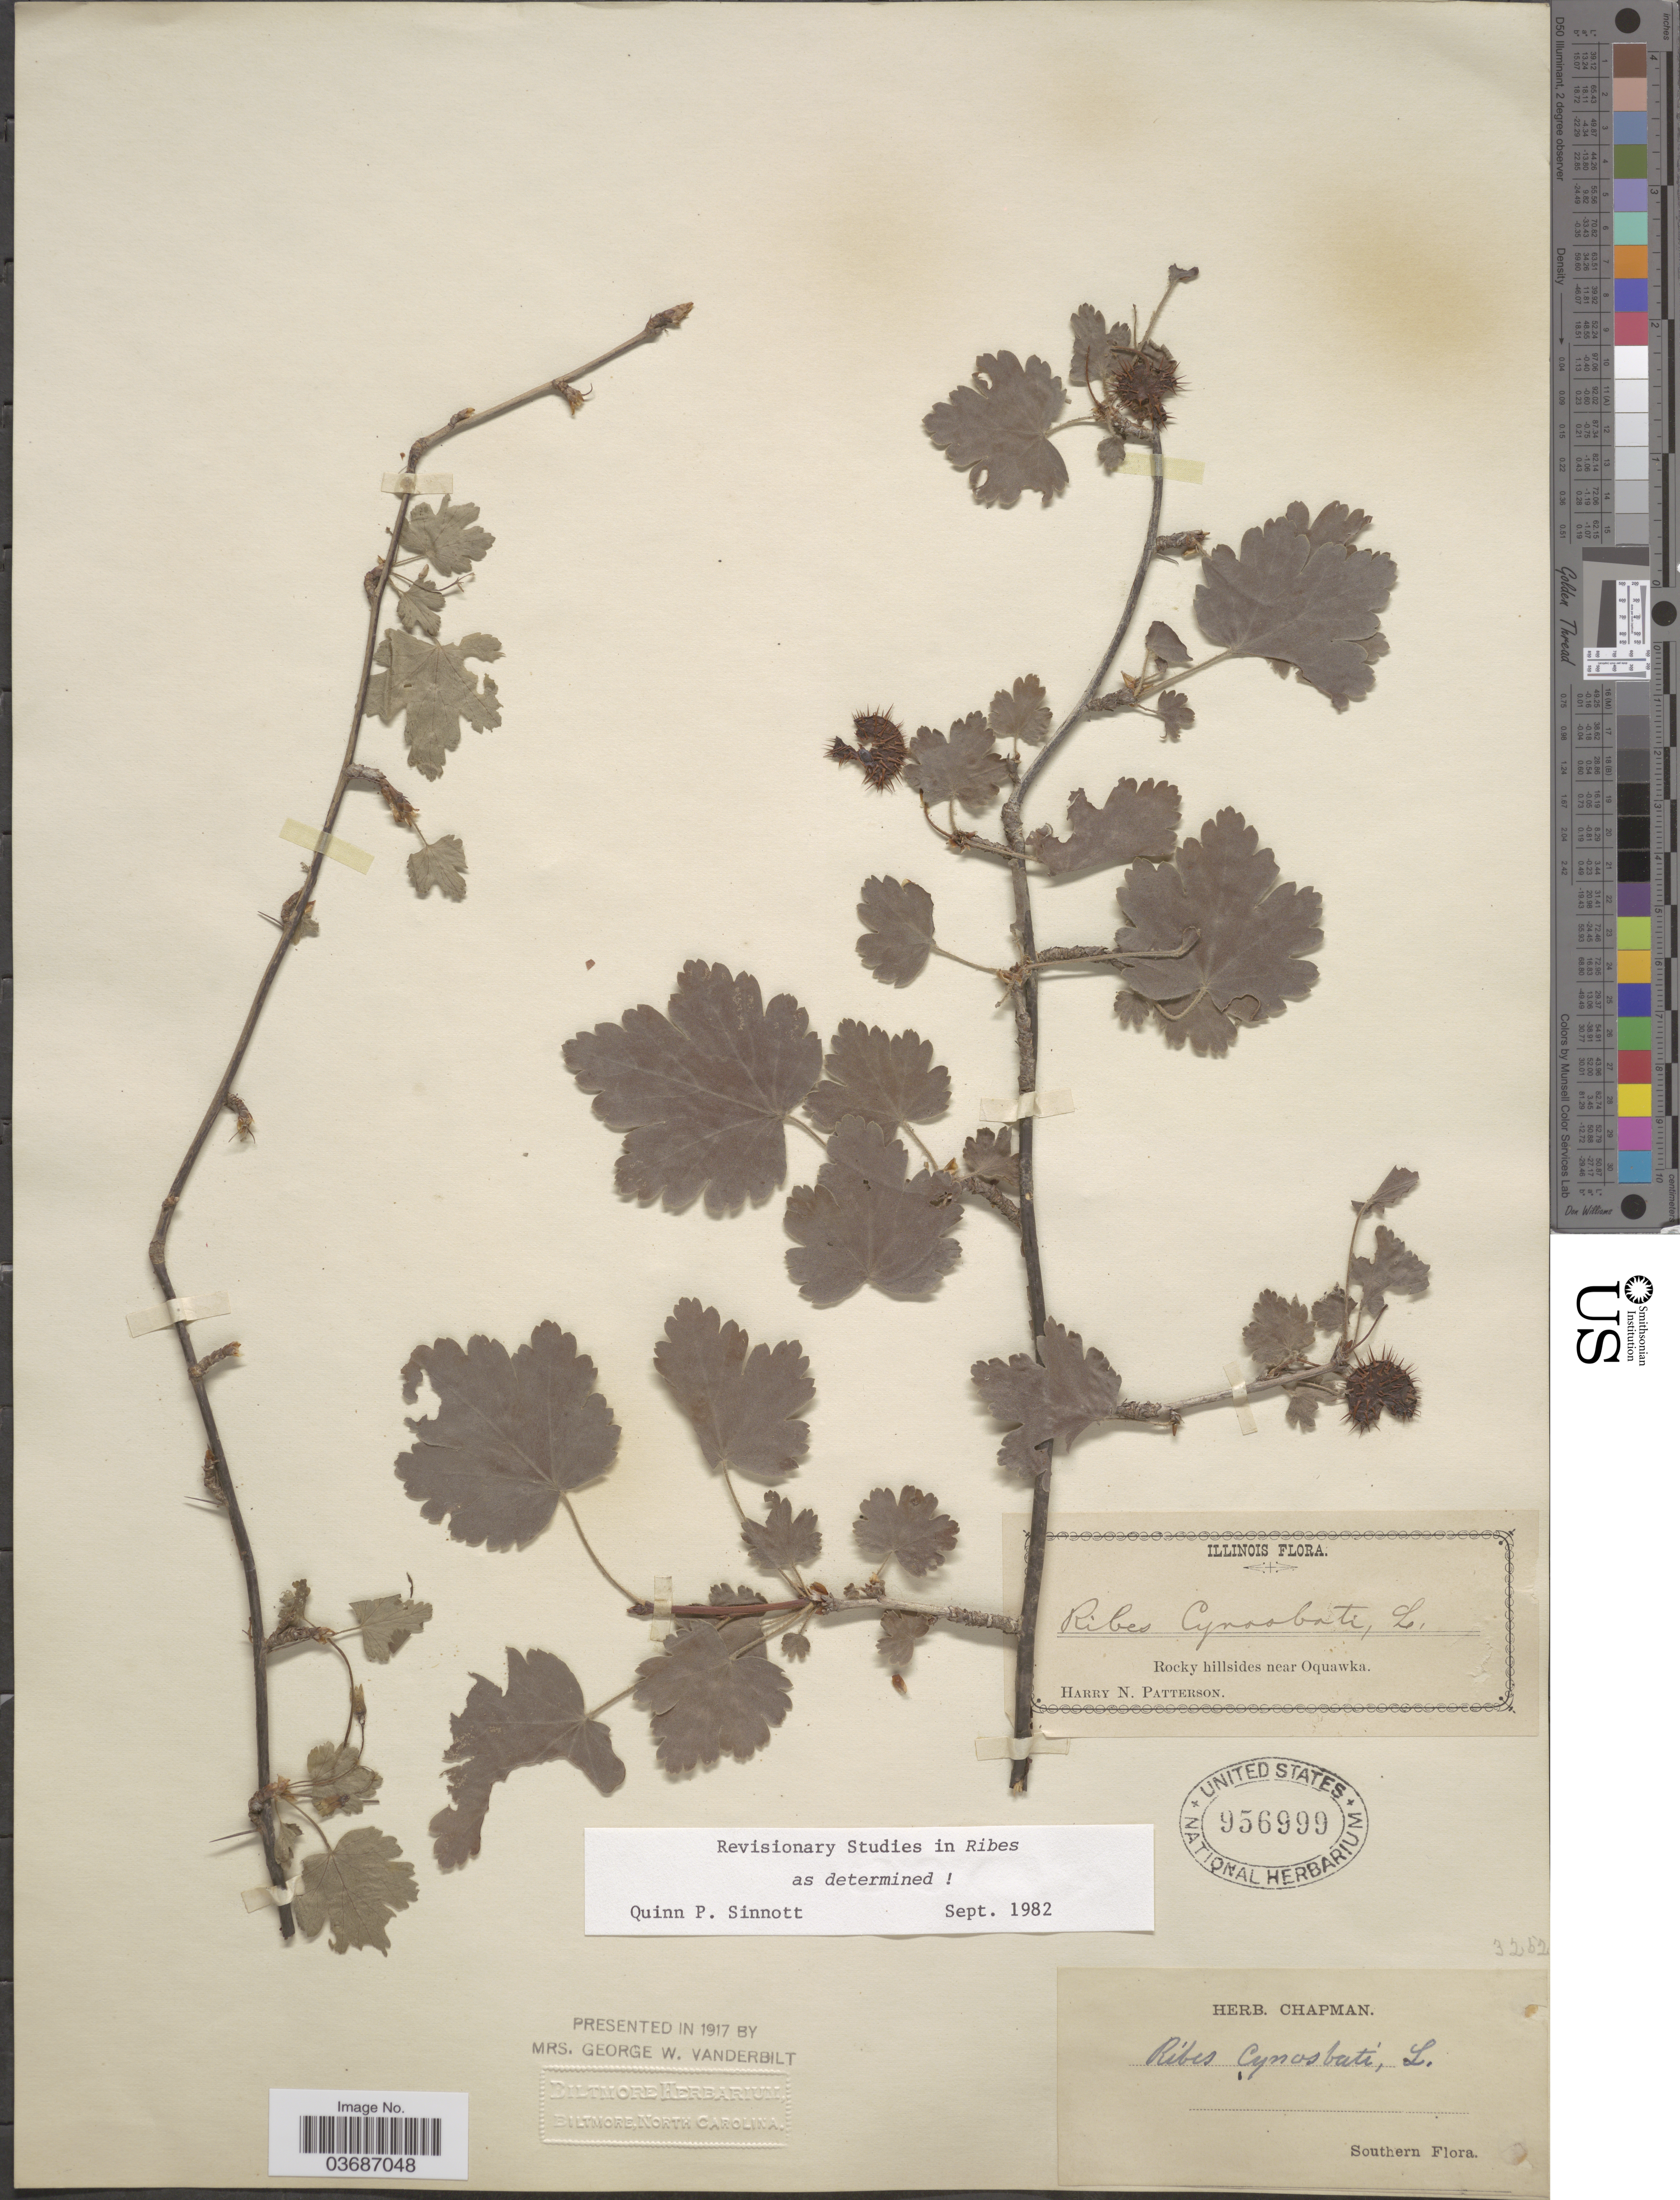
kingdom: Plantae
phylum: Tracheophyta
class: Magnoliopsida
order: Saxifragales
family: Grossulariaceae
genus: Ribes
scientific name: Ribes cynosbati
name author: L.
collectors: H. N. Patterson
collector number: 3252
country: United States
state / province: Illinois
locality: Rocky hillsides near Oquawka. Southern.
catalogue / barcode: US 956999